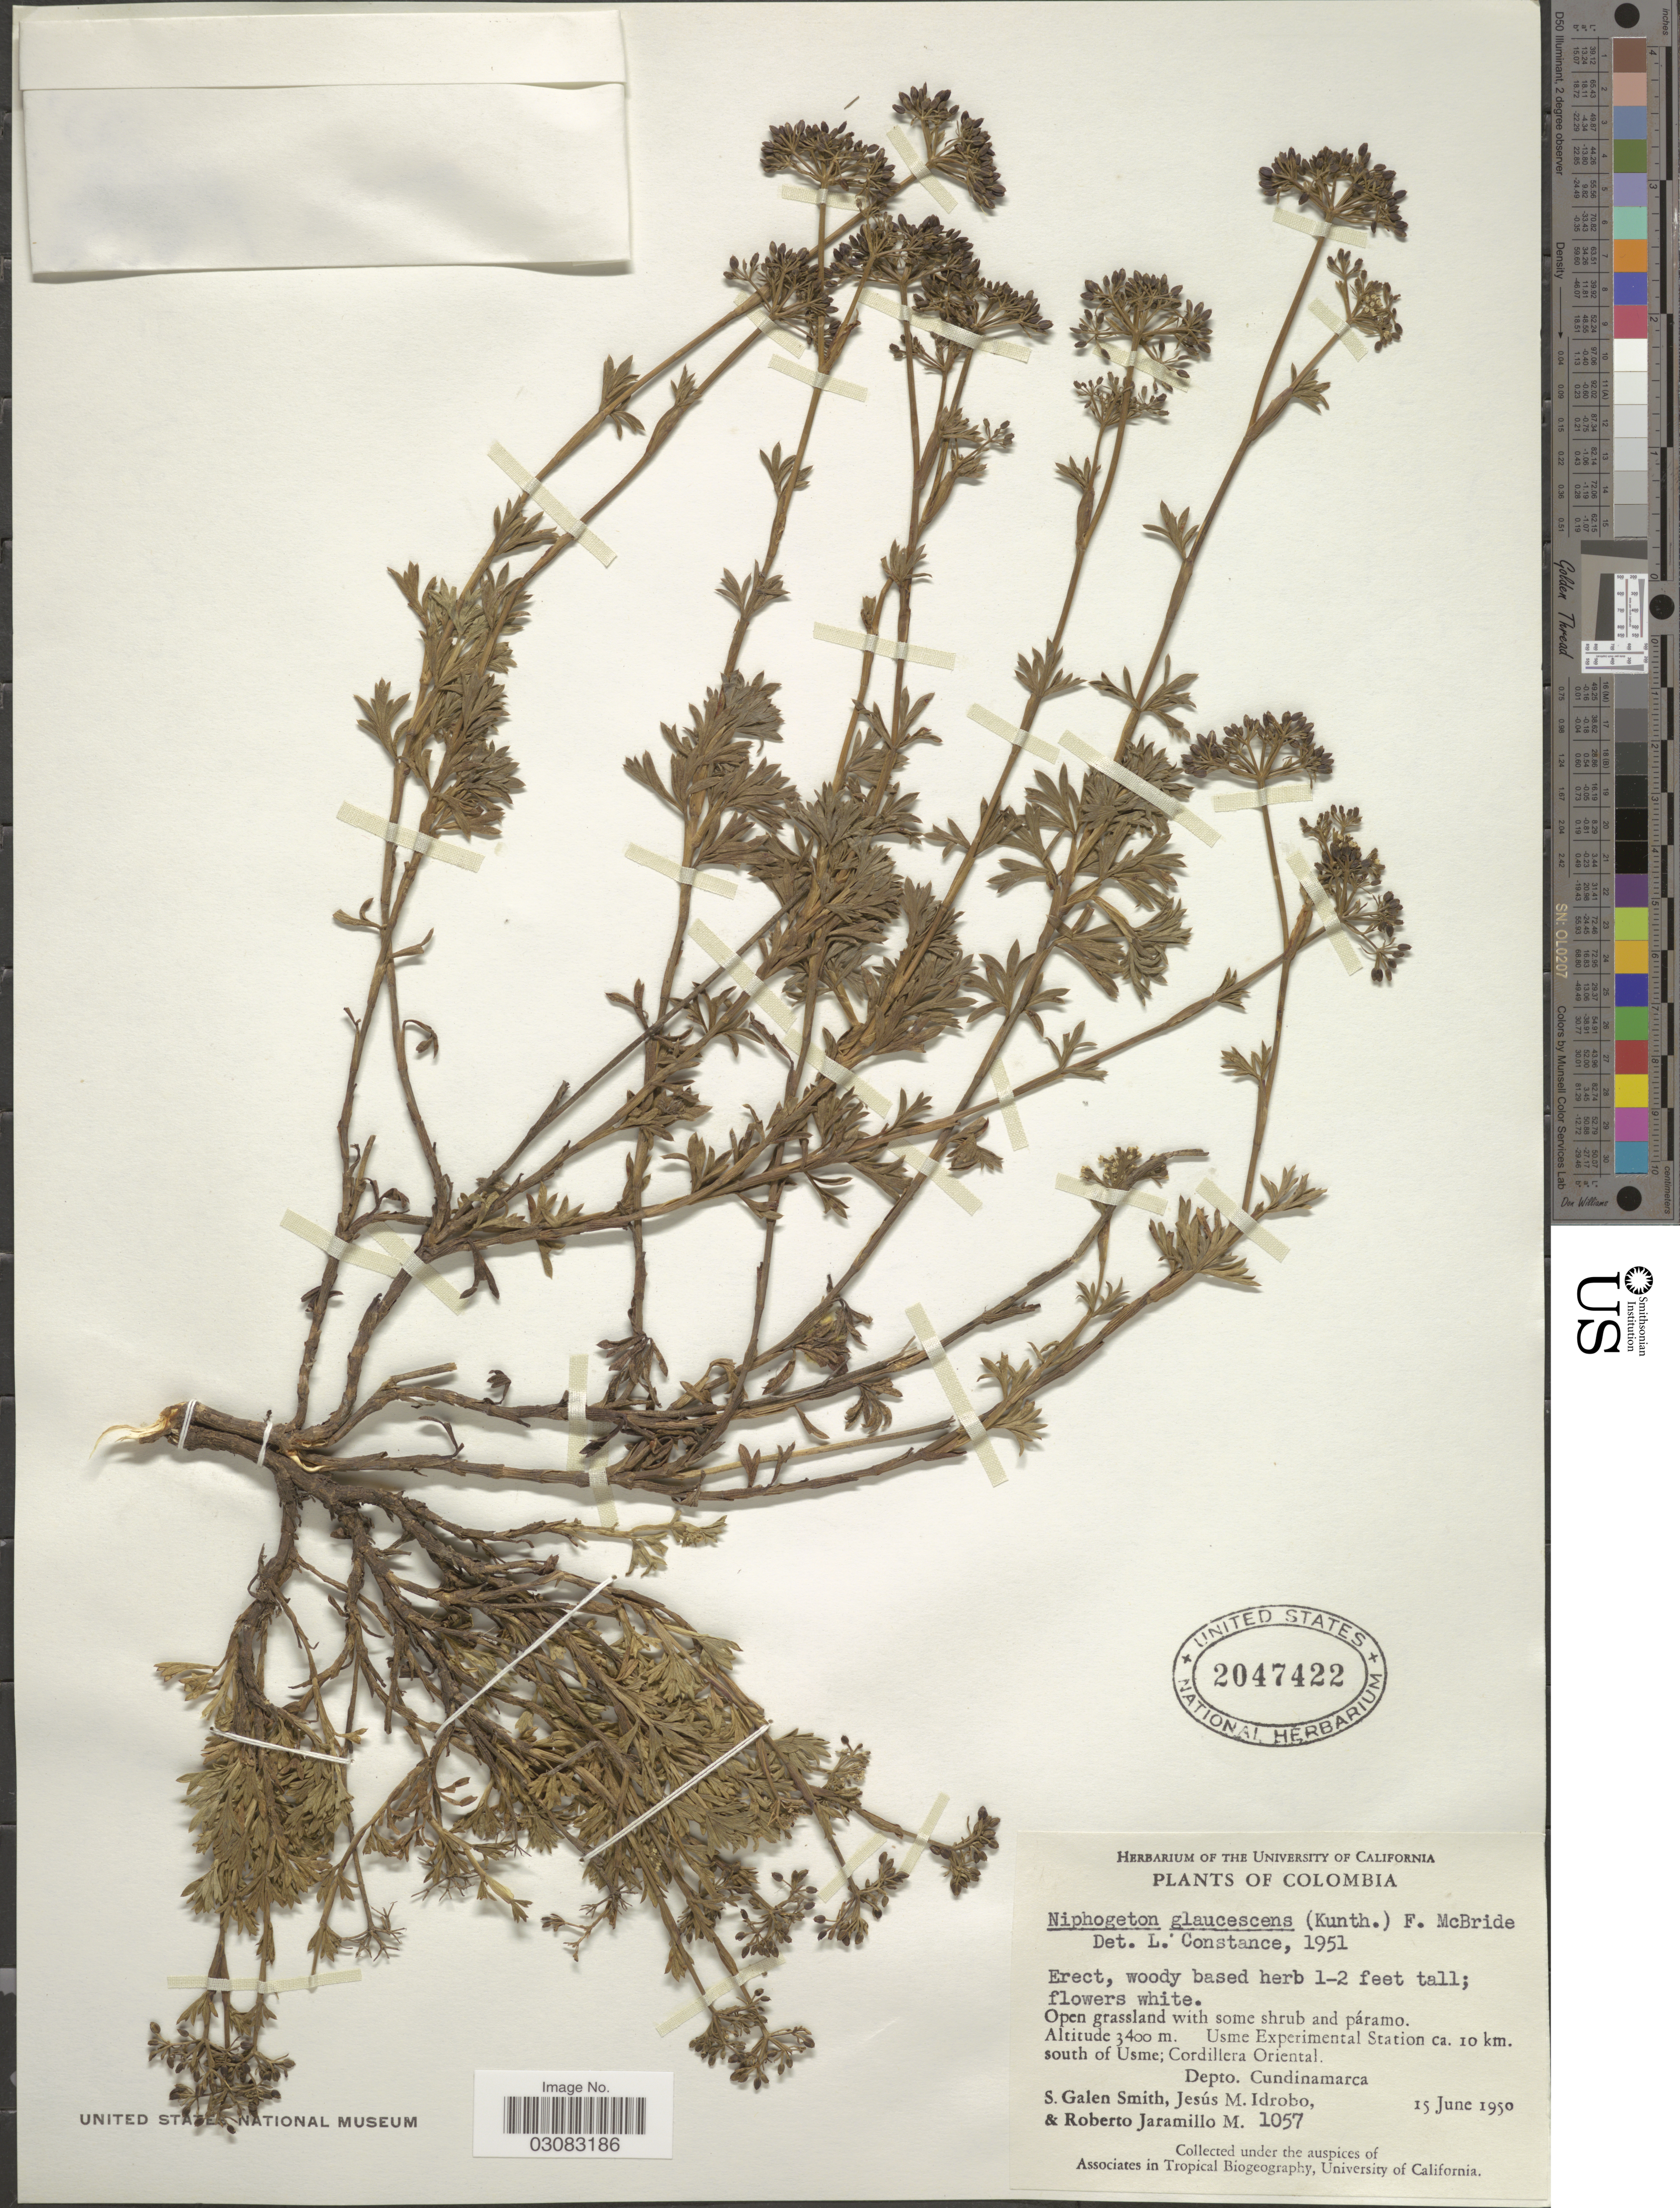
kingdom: Plantae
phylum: Tracheophyta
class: Magnoliopsida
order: Apiales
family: Apiaceae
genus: Niphogeton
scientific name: Niphogeton glaucescens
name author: (Kunth) J.F. Macbr.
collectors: S. G. Smith, J. M. Idrobo & R. Jaramillo M.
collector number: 1057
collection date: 1950-06-15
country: Colombia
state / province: Cundinamarca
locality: Usme Experimental Station ca. 10 km. south of Usme; Cordillera Oriental. Depto. Cundinamarca.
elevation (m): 3400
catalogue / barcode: US 2047422